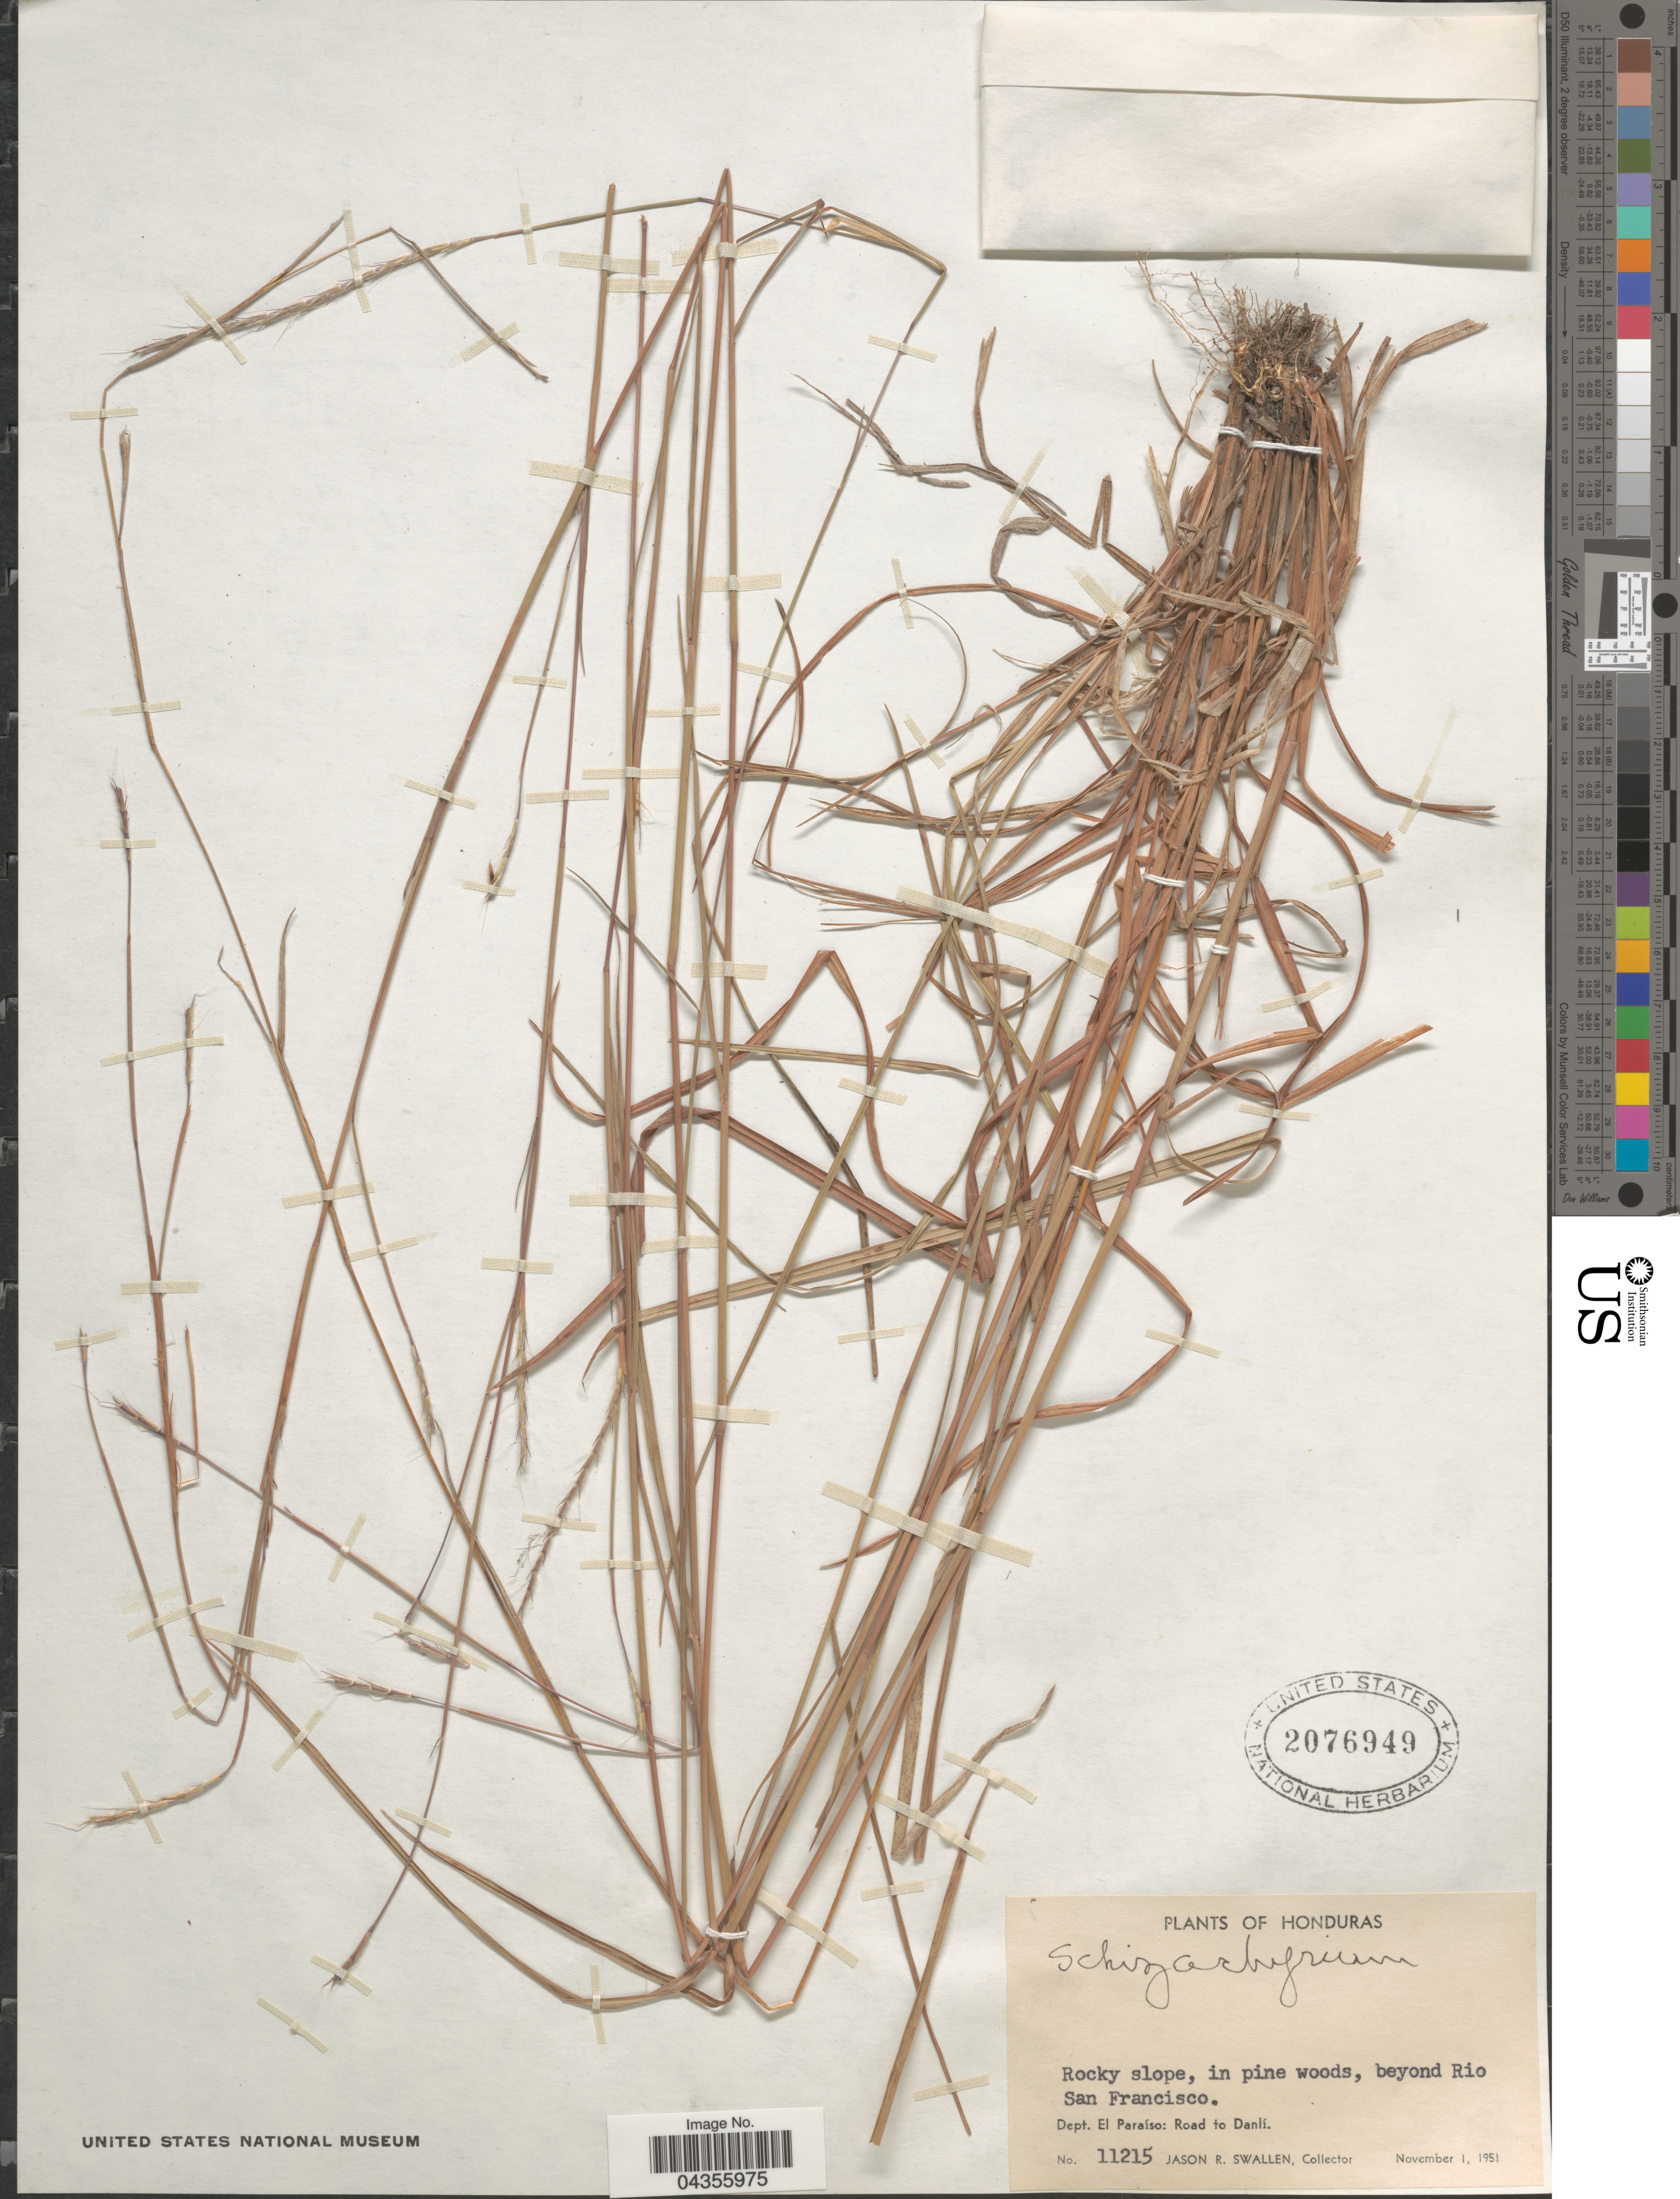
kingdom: Plantae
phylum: Tracheophyta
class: Liliopsida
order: Poales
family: Poaceae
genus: Schizachyrium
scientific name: Schizachyrium sp.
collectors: J. R. Swallen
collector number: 11215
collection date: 1951-11-01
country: Honduras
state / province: El Paraiso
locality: Rocky slope, in pine woods, beyond Rio San Francisco. Dept. El Paraíso: Road to Danlí.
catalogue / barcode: US 2076949